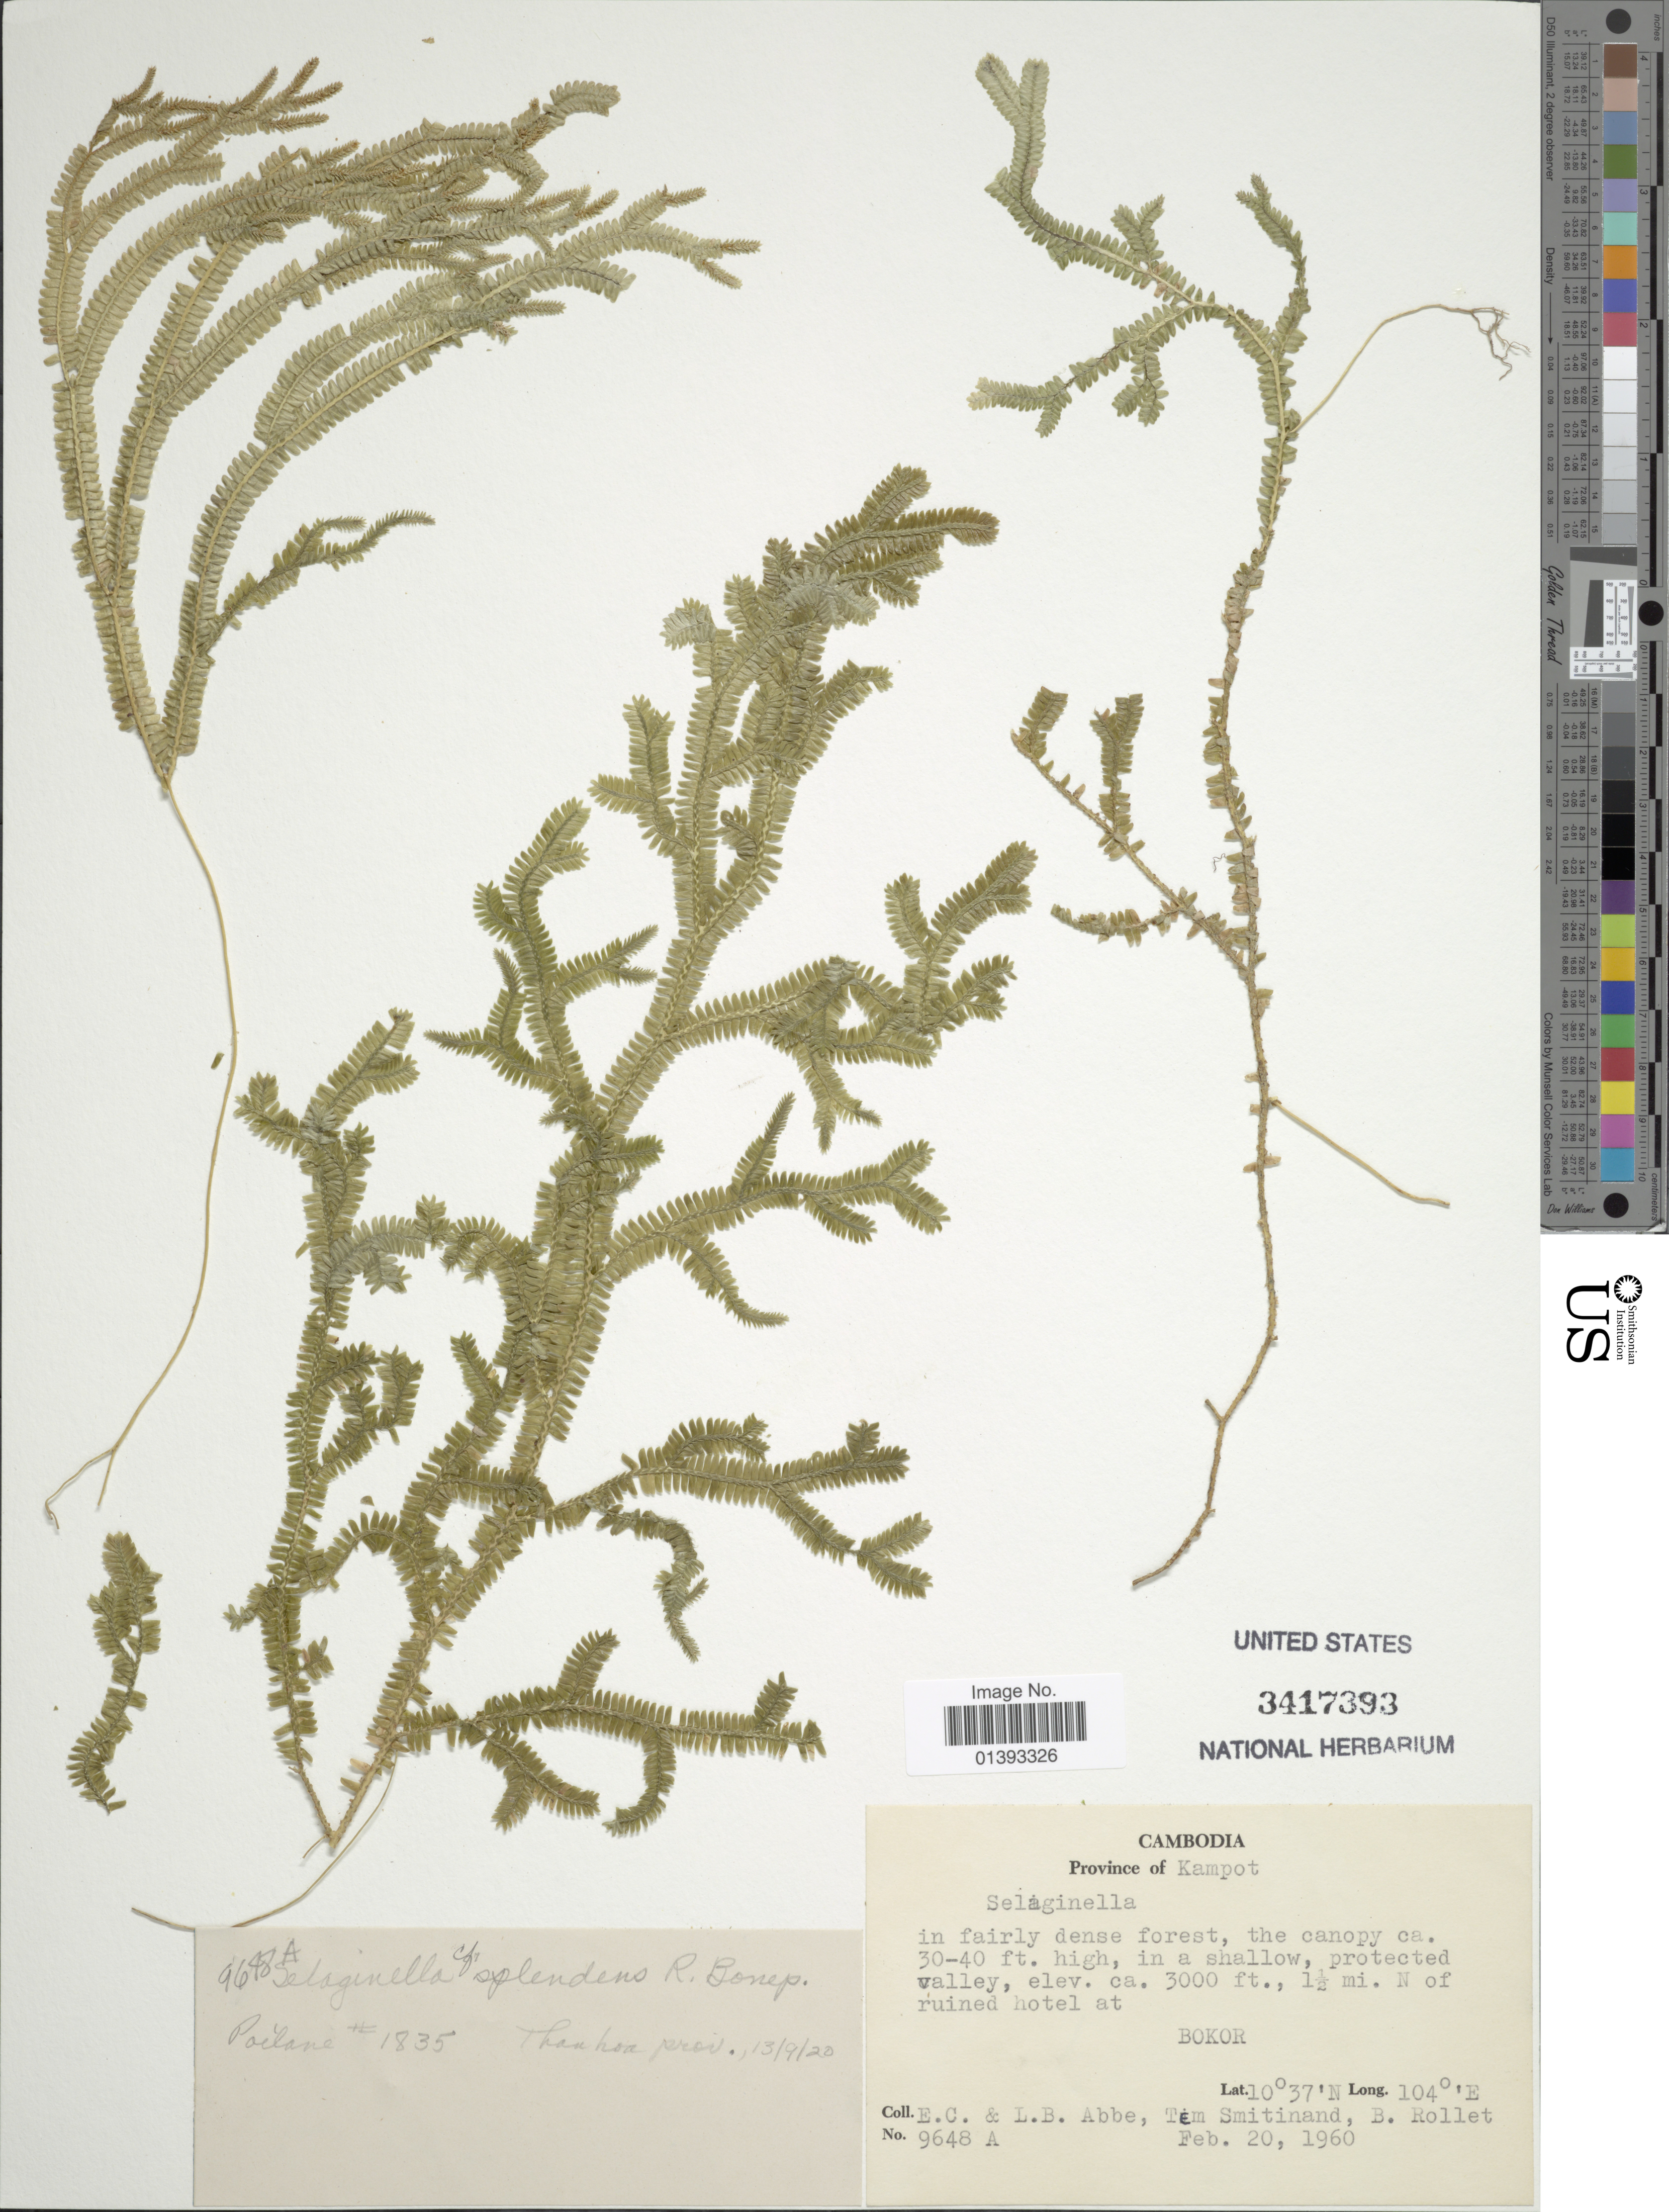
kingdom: Plantae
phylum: Tracheophyta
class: Lycopodiopsida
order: Selaginellales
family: Selaginellaceae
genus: Selaginella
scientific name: Selaginella splendens, ined.2015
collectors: E. C. Abbe, L. B. Abbe, T. Smitinand & B. Rollet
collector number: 9648A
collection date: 1960-02-20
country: Cambodia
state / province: Kâmpât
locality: Province of Kampot, 1 ½mi. N of ruined hotel at Bokor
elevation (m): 914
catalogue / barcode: US 3417393